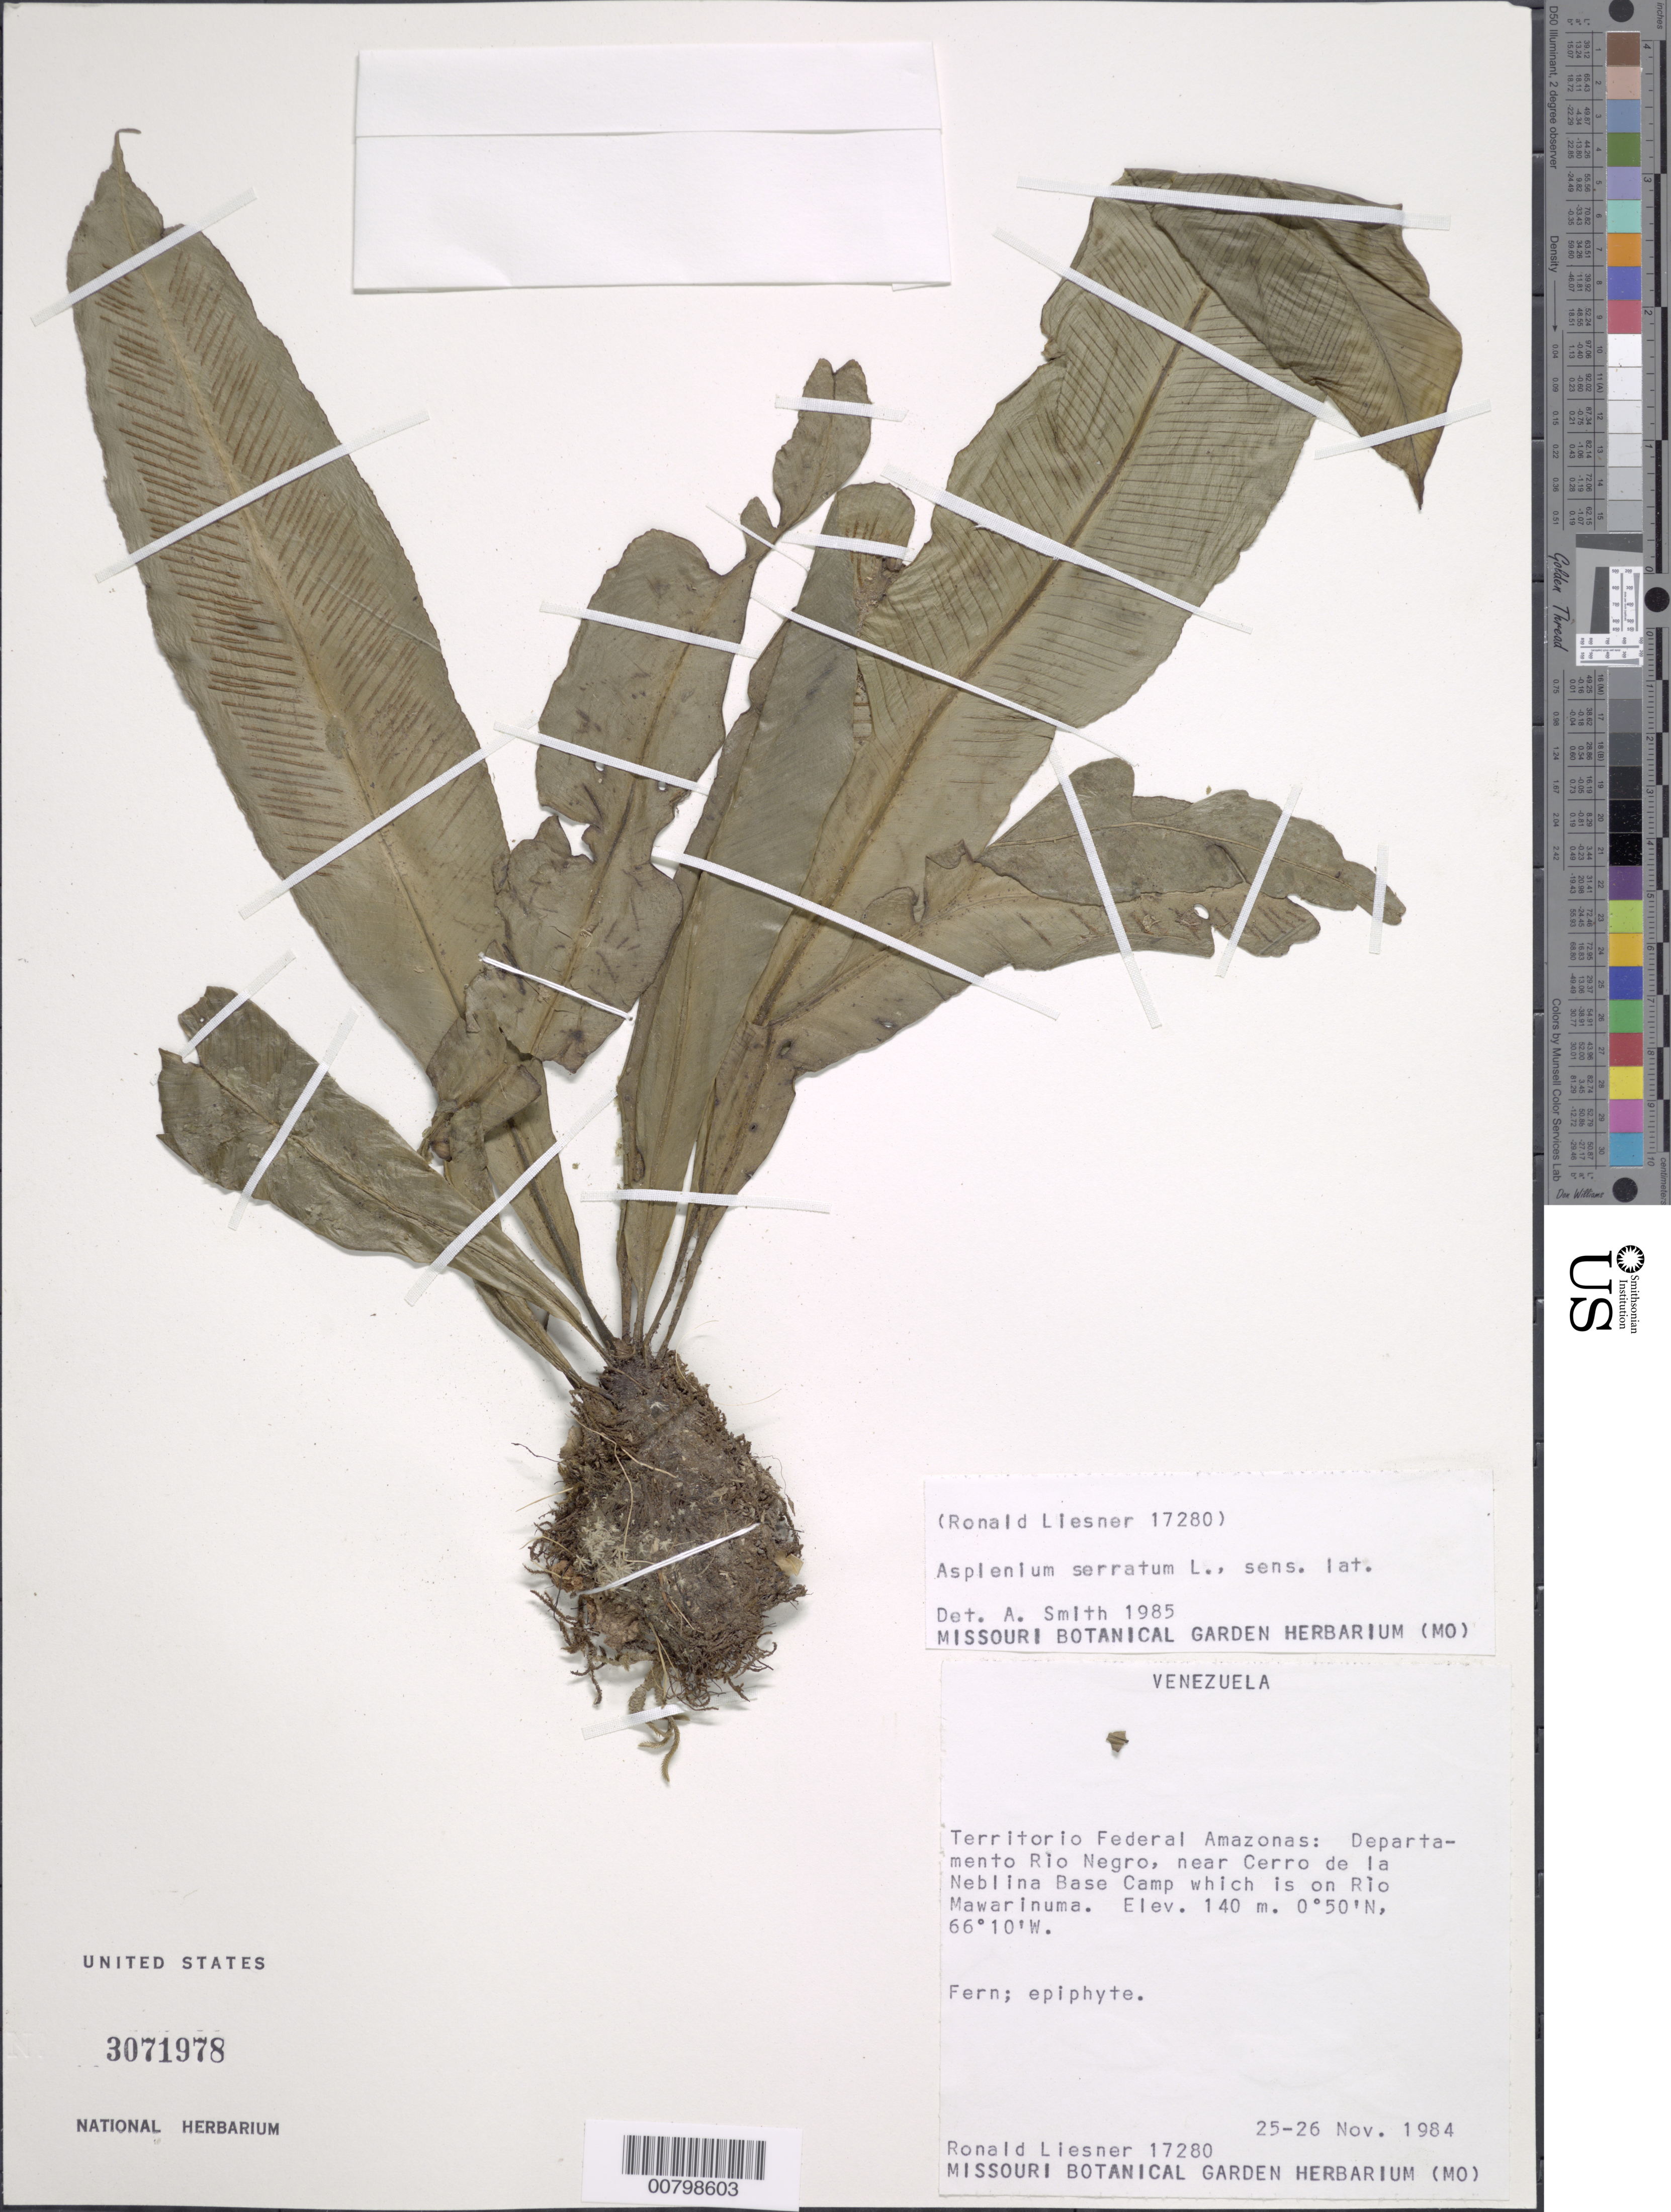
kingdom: Plantae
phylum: Tracheophyta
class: Polypodiopsida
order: Polypodiales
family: Aspleniaceae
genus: Asplenium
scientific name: Asplenium serratum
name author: L.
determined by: Smith, Alan R., (UC)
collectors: R. L. Liesner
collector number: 17280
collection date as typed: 25-Nov-84 to 26-Nov-84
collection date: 1984-11-25/1984-11-26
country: Venezuela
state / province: Amazonas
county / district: Río Negro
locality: Cerro de La Neblina Base Camp, close to, on Río Mawarinuma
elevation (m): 140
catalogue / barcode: US 3071978